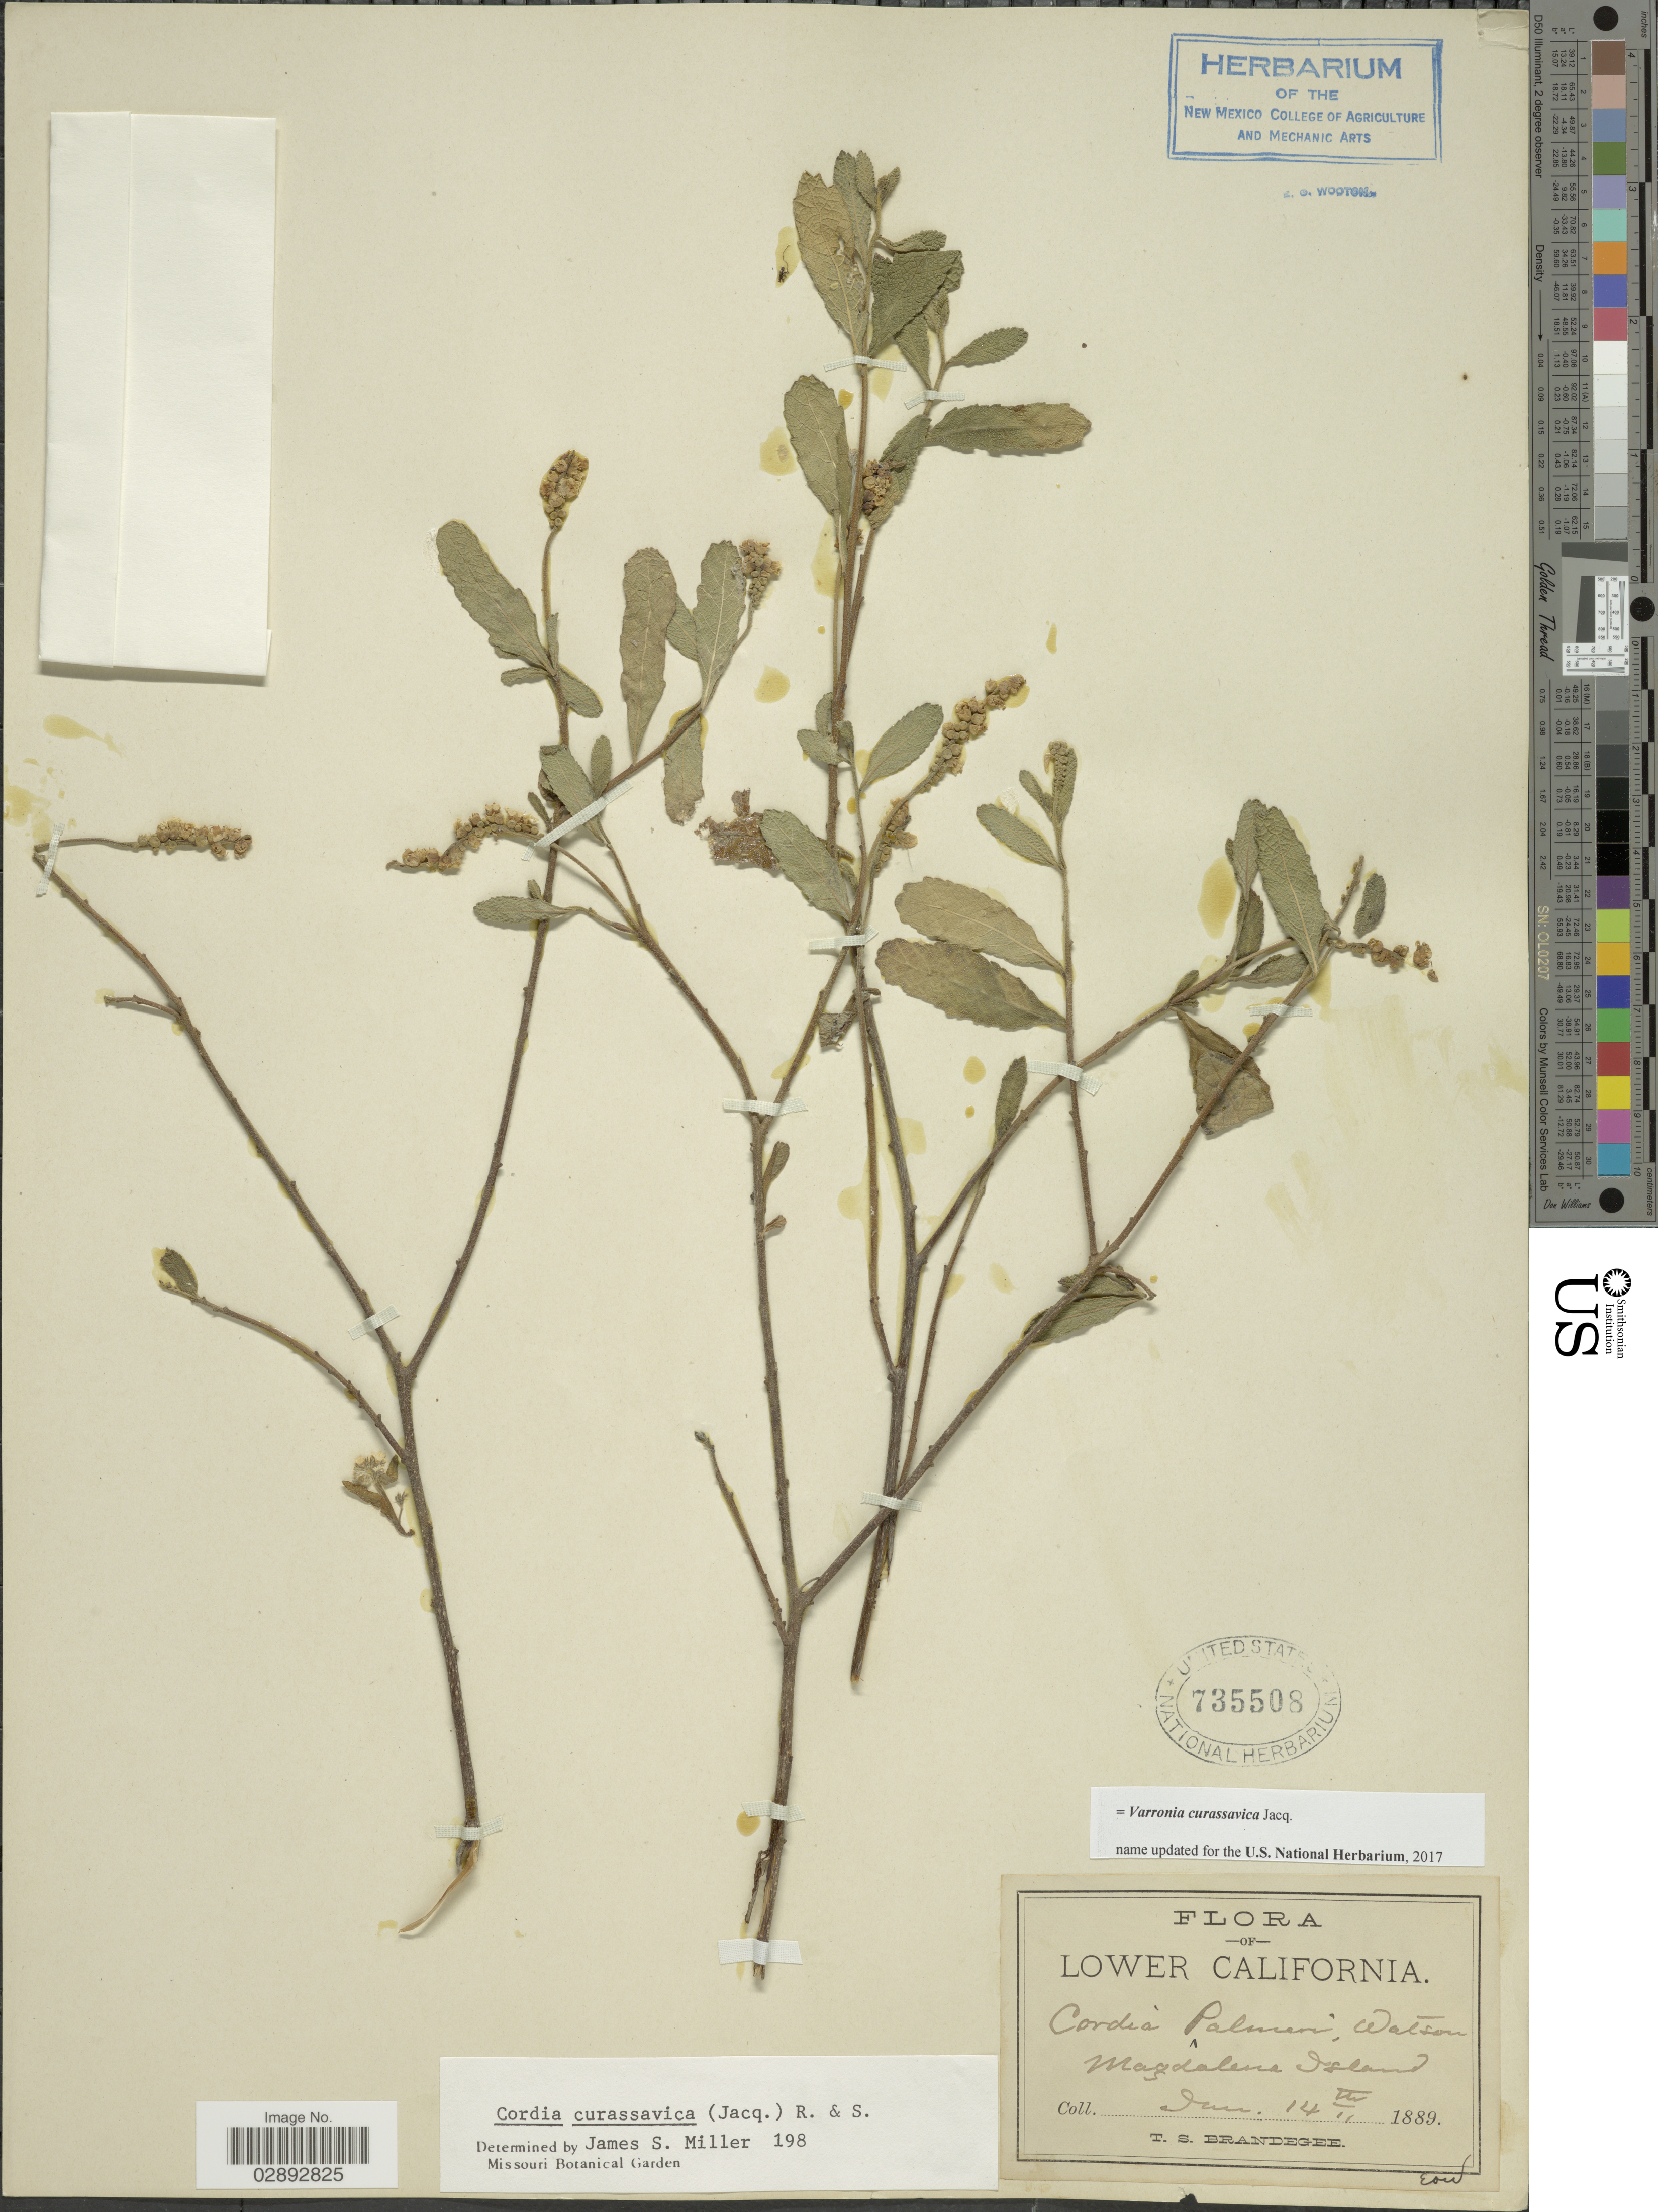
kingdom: Plantae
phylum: Tracheophyta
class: Magnoliopsida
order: Boraginales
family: Cordiaceae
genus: Varronia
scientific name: Varronia curassavica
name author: Jacq.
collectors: T. S. Brandegee (herbarium)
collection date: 1889-01-14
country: Mexico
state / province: Baja California Sur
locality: Lower California. Magdalena Island.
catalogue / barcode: US 735508